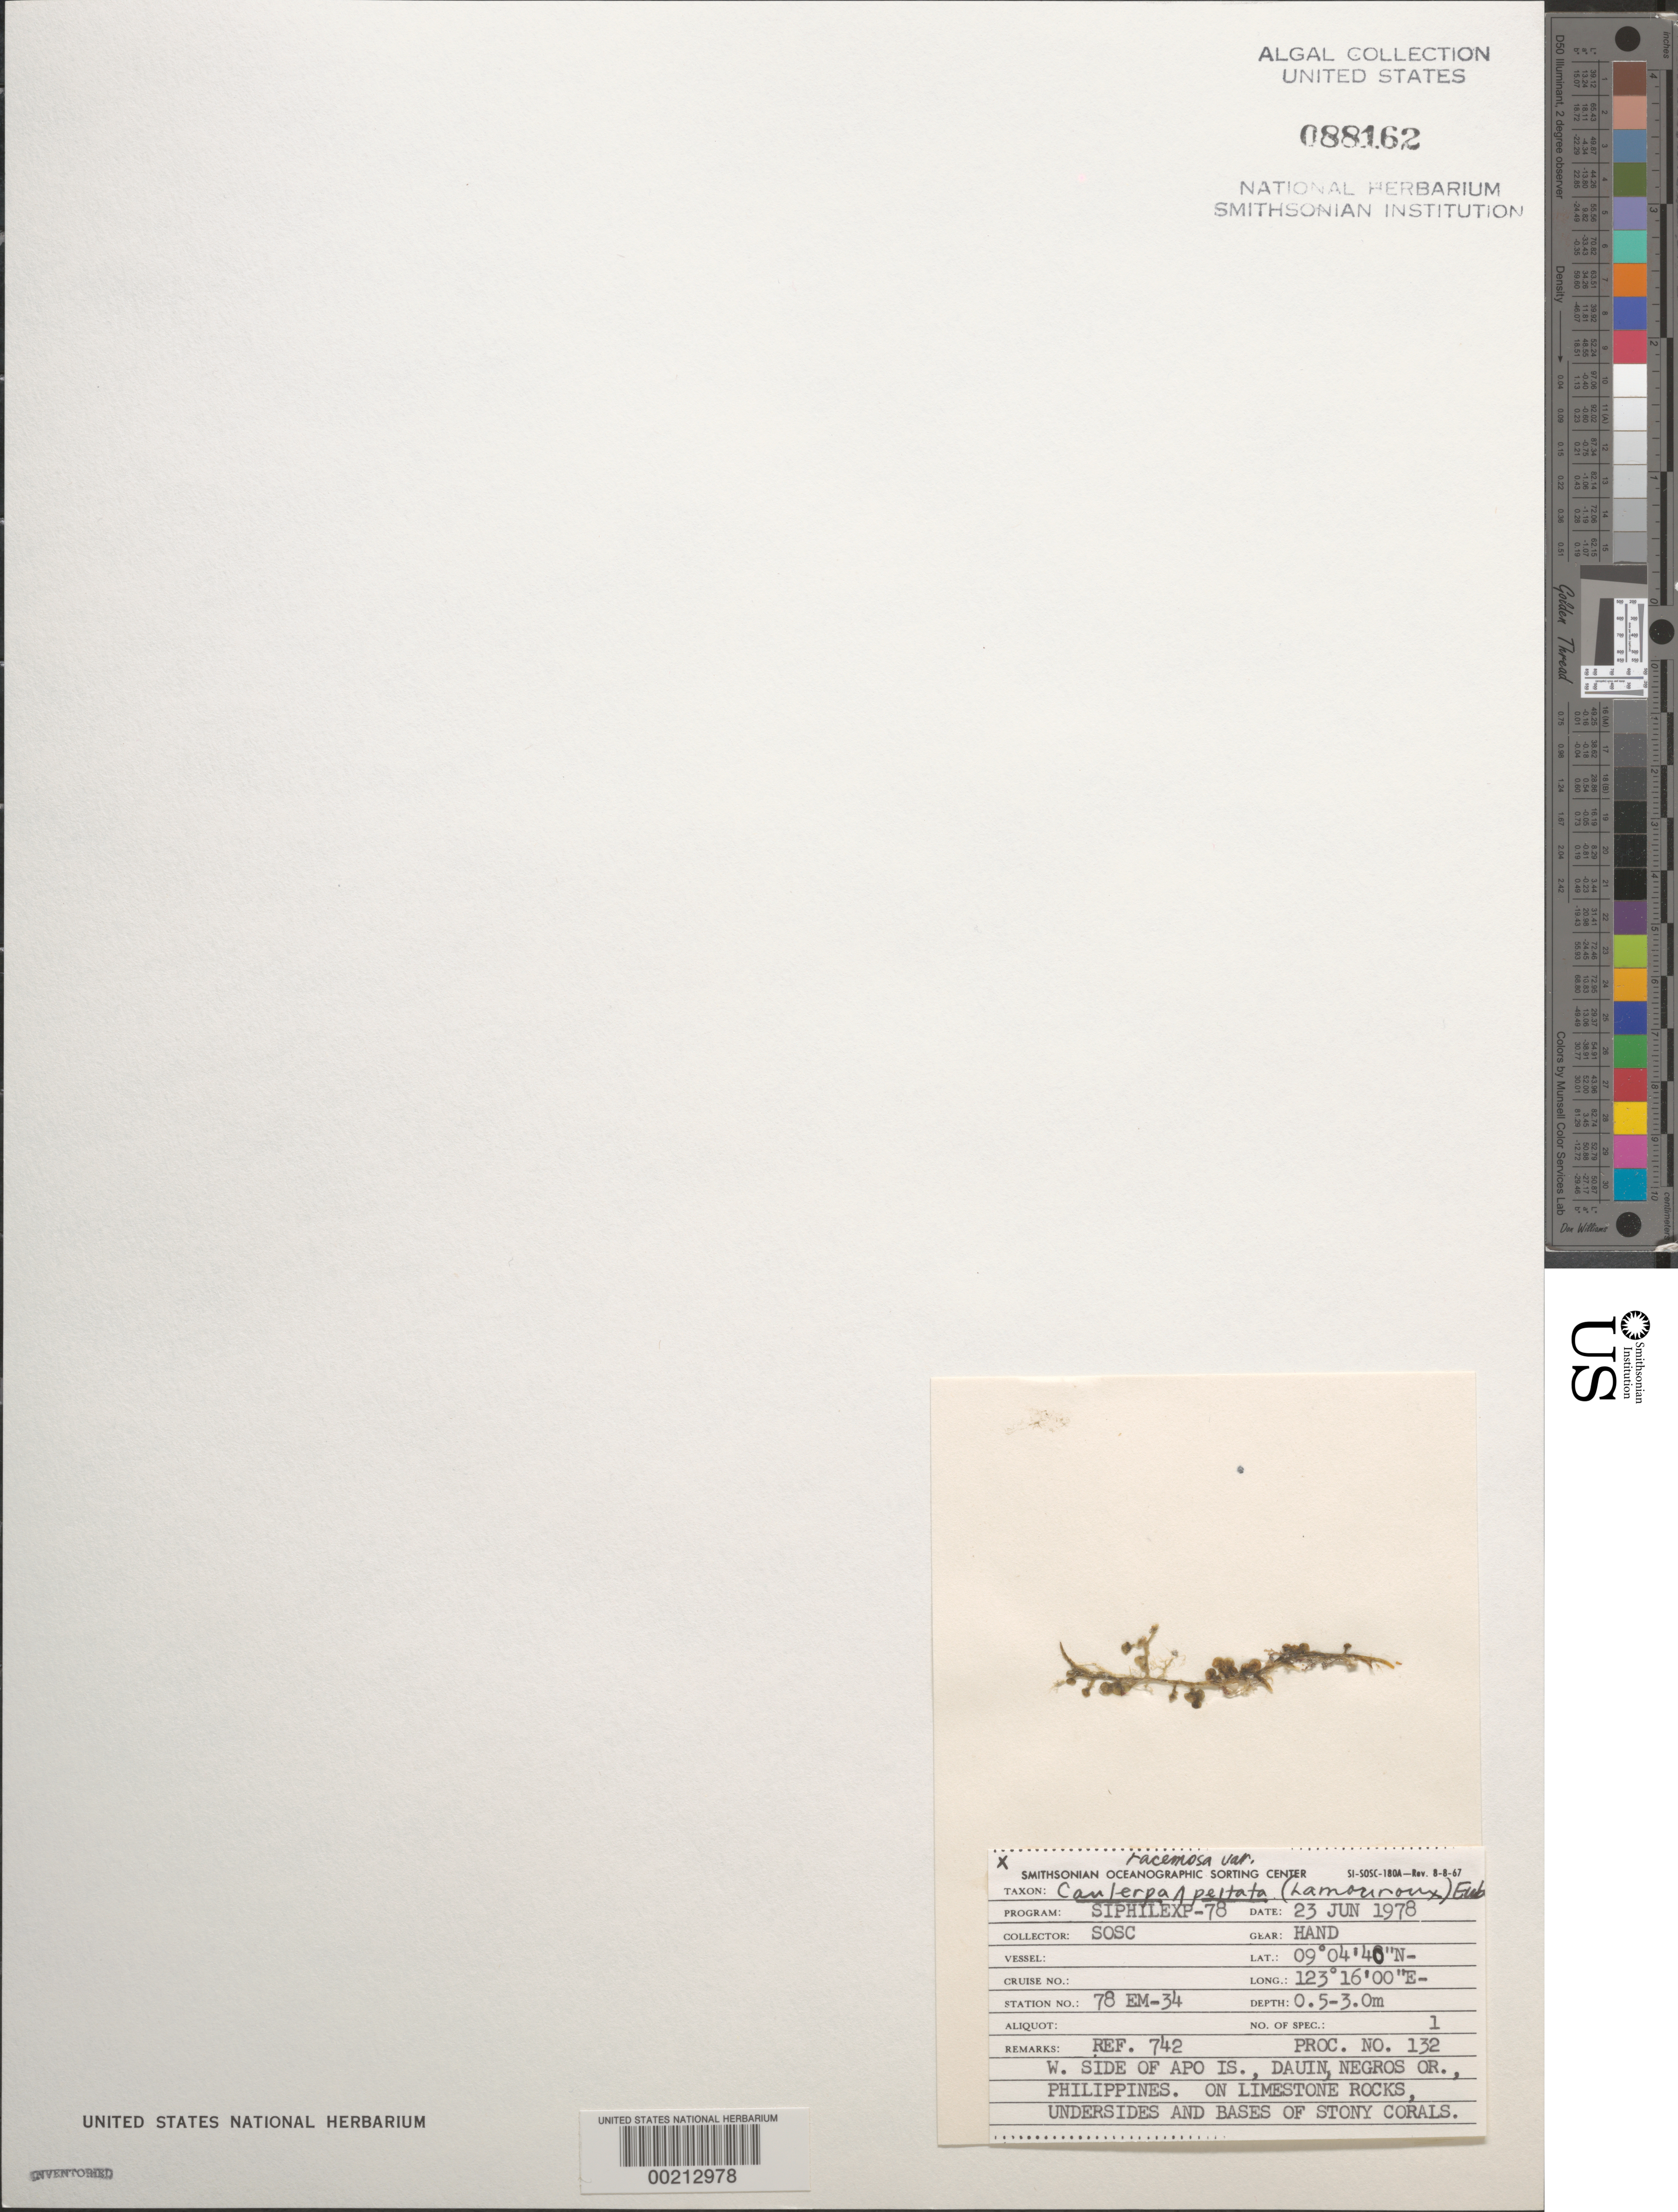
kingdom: Plantae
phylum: Chlorophyta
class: Ulvophyceae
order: Bryopsidales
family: Caulerpaceae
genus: Caulerpa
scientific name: Caulerpa racemosa var. peltata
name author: (J.V.Lamouroux) Eubank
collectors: SOSC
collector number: Station 78 Em-34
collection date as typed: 23 Jun 1978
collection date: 1978-06-23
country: Philippines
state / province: Central Visayas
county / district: Negros Oriental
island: Apo Island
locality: Apo Island, Dauin, Negros Oriental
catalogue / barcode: US 88162